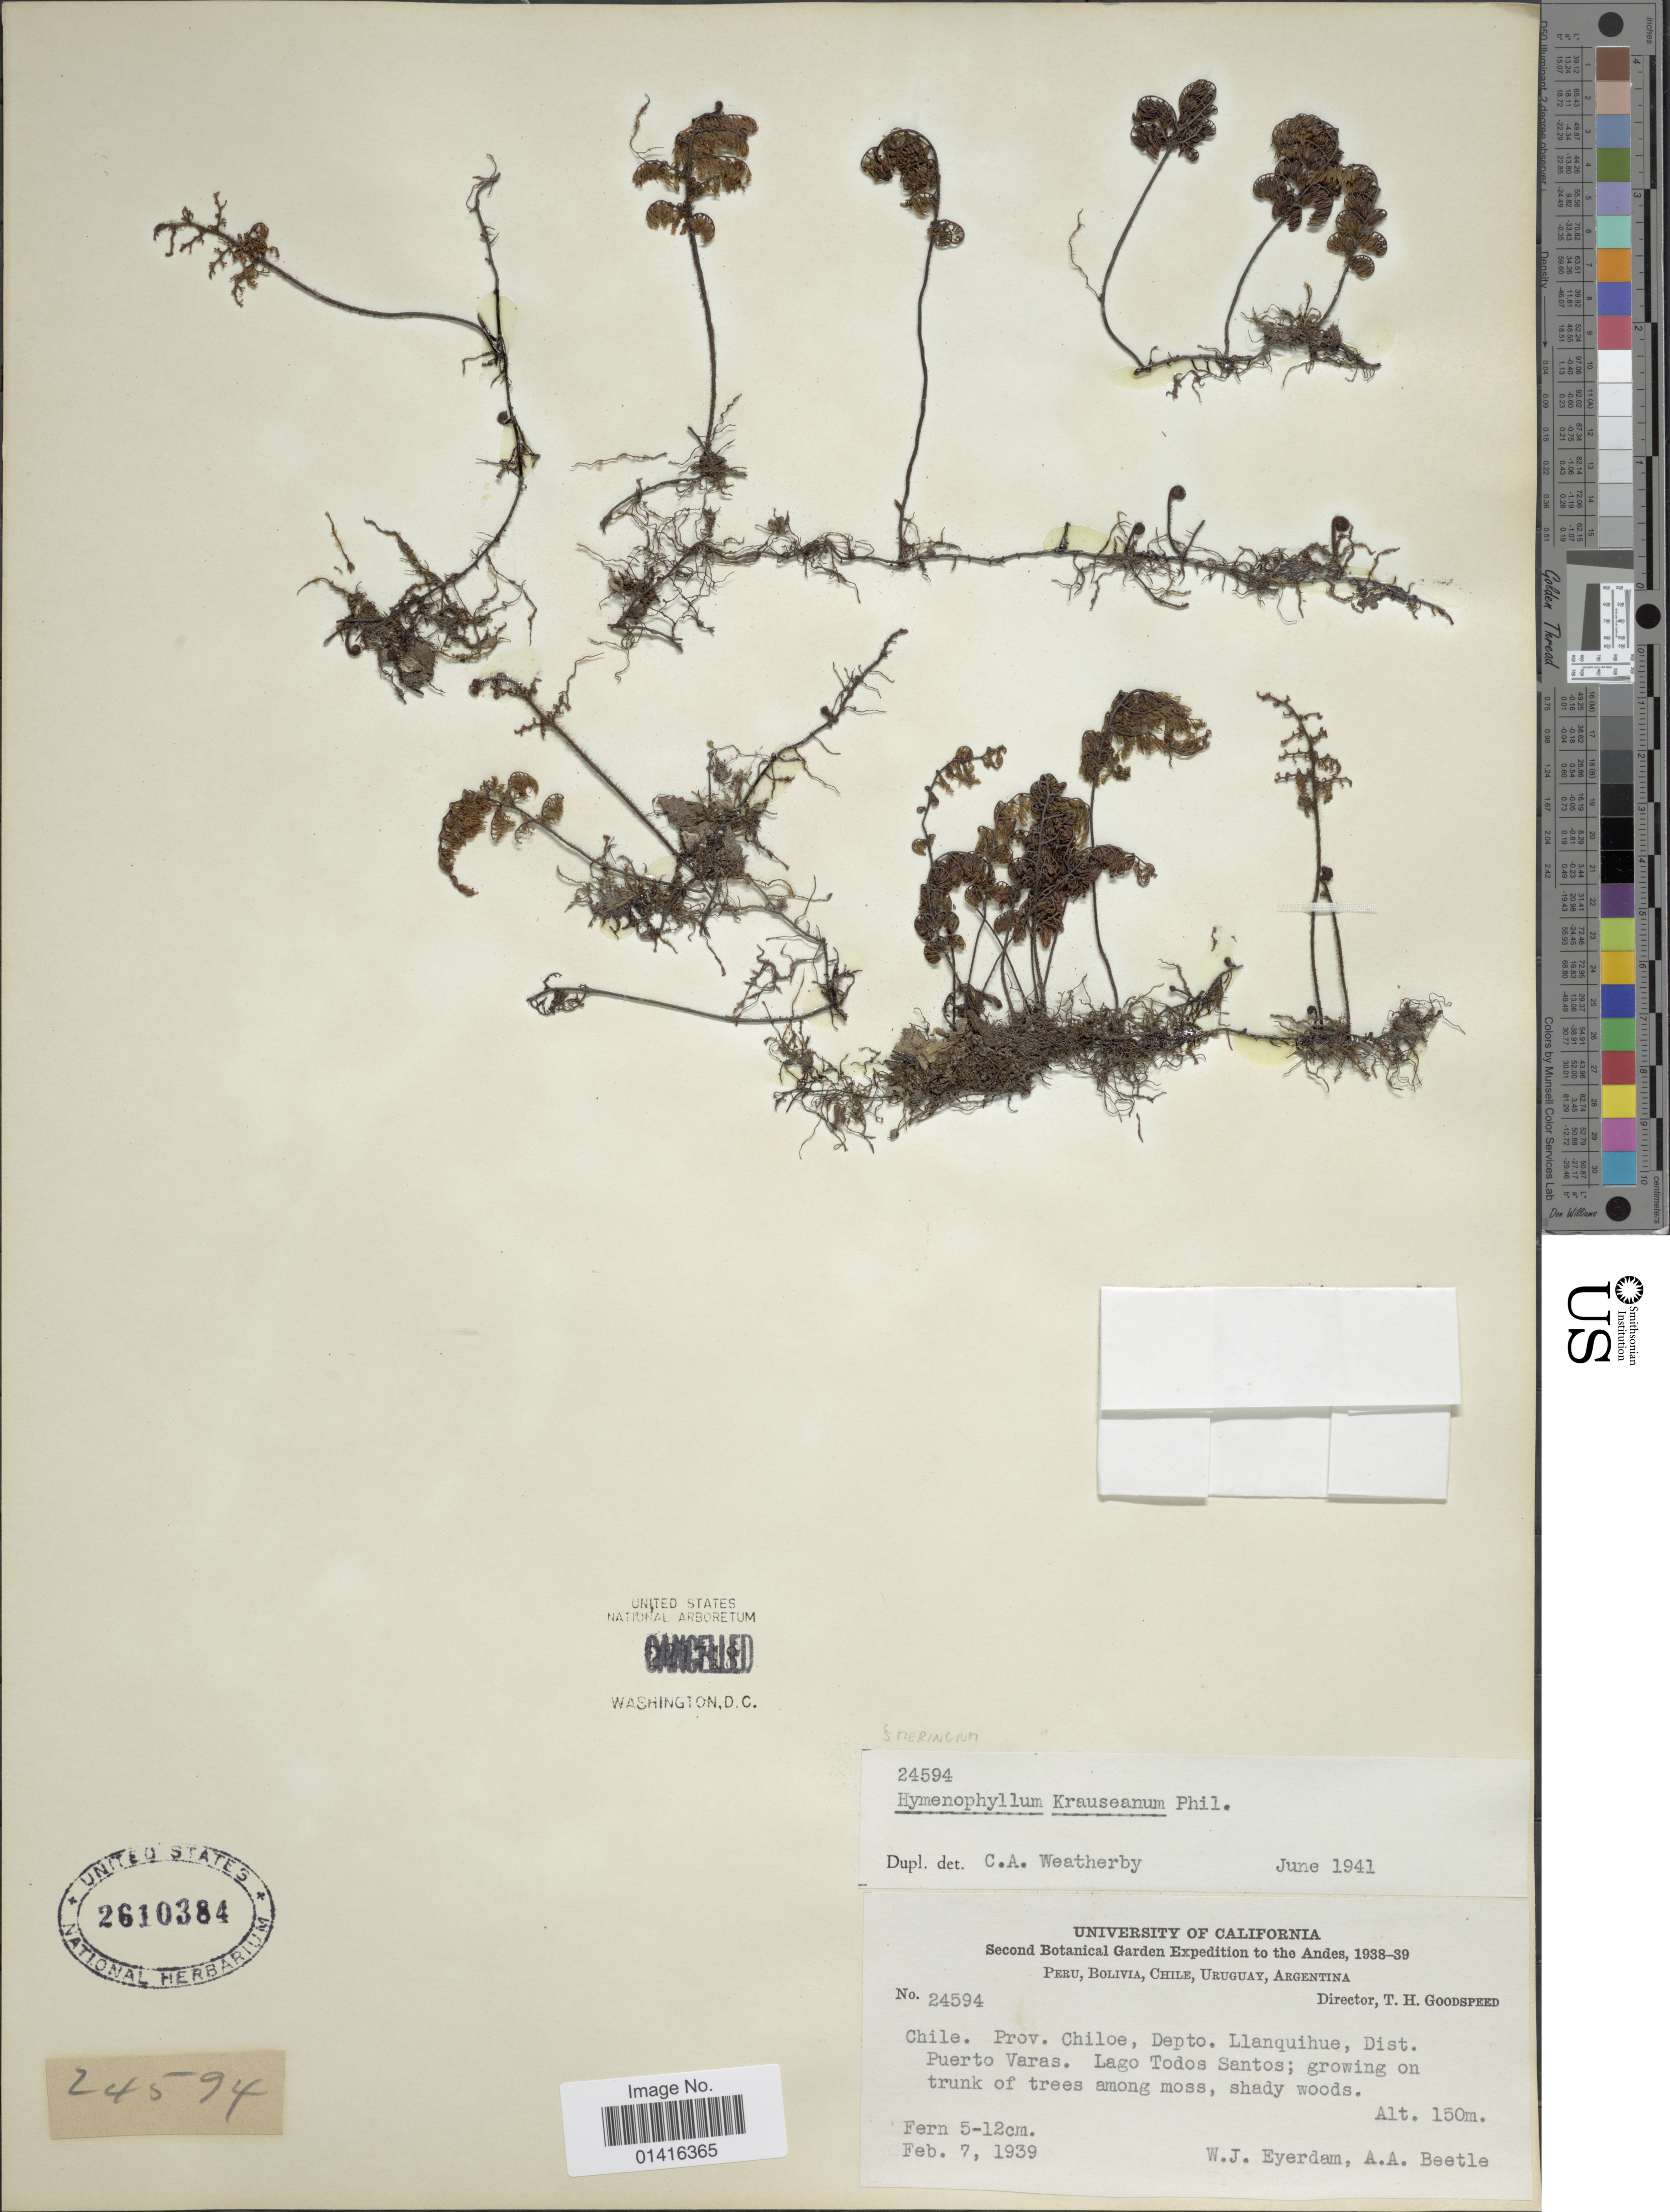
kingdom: Plantae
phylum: Tracheophyta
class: Polypodiopsida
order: Hymenophyllales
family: Hymenophyllaceae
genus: Hymenophyllum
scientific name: Hymenophyllum krauseanum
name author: Phil.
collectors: W. J. Eyerdam & A. A. Beetle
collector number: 24594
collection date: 1939-02-07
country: Chile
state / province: Arica y Parinacota (XV)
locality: Prov. Chiloe. Depto. Llanquihue, Dist. Puerto Varas. Lago Tosos Santos.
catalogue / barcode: US 2610384